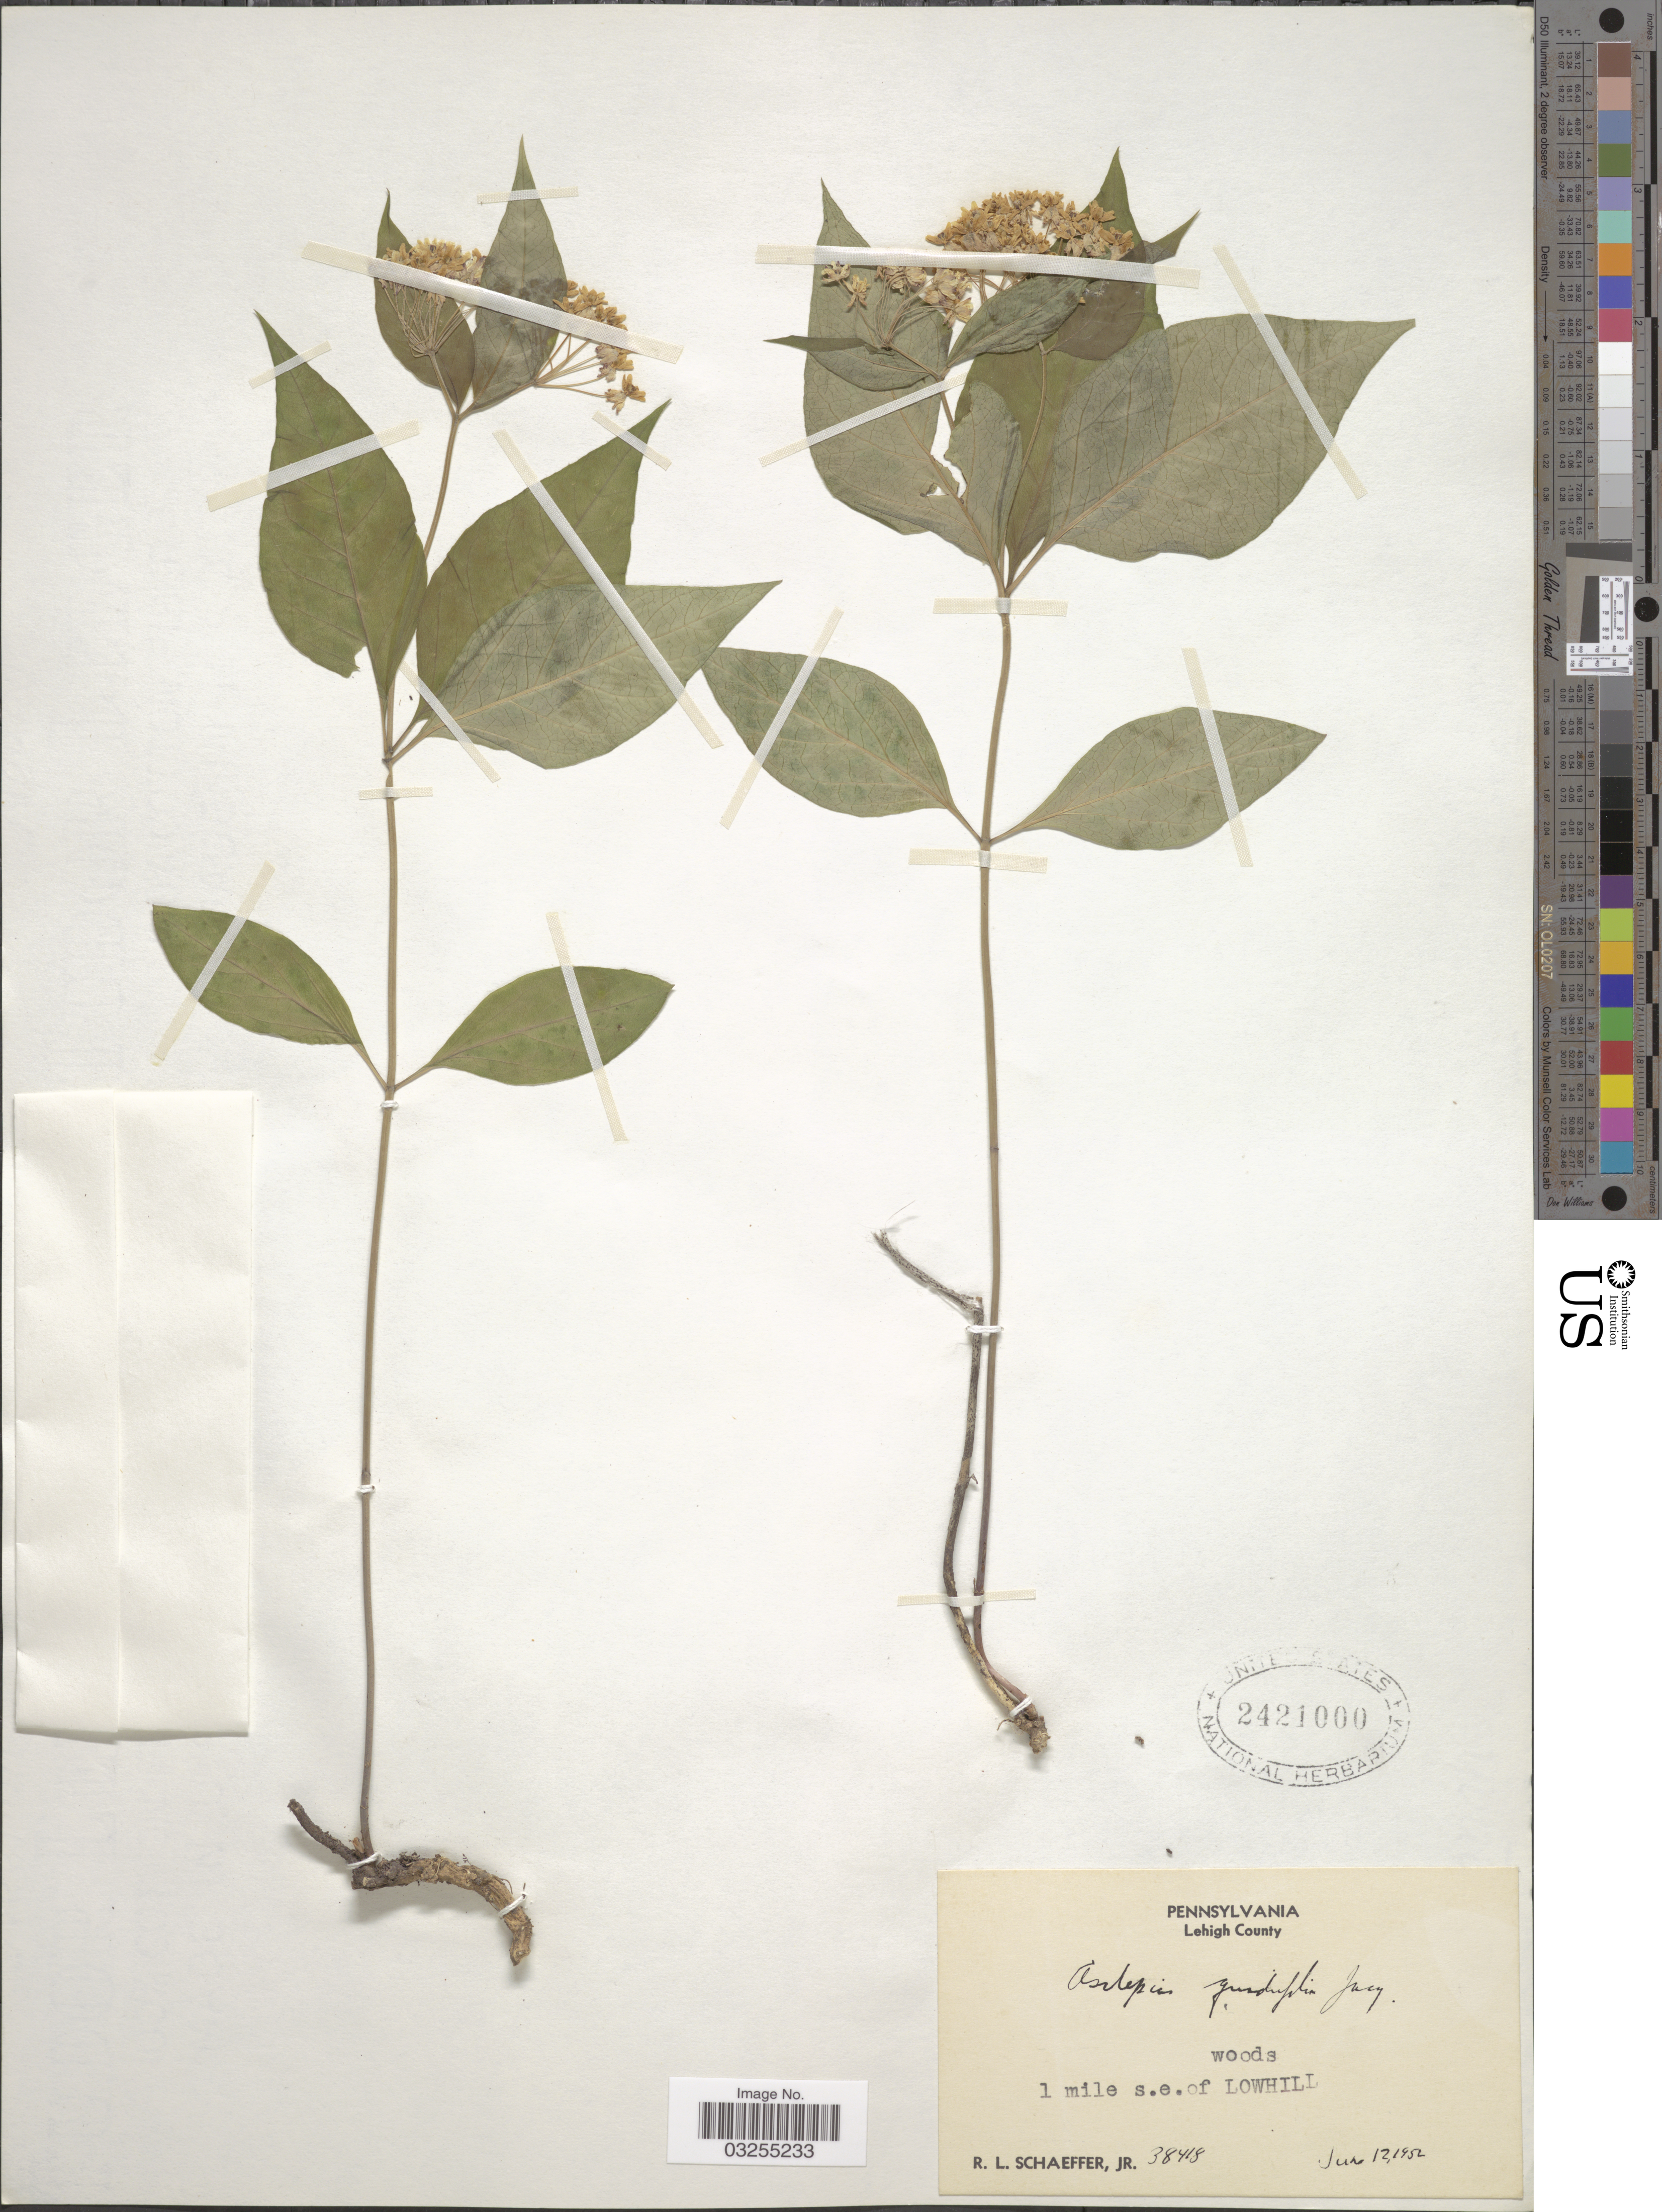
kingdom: Plantae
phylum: Tracheophyta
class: Magnoliopsida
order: Gentianales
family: Apocynaceae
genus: Asclepias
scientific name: Asclepias quadrifolia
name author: Jacq.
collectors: R. L. Schaeffer Jr.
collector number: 38418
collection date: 1952-06-12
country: United States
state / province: Pennsylvania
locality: Lehigh County. 1 mile s.e. of Lowhill.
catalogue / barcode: US 2421000